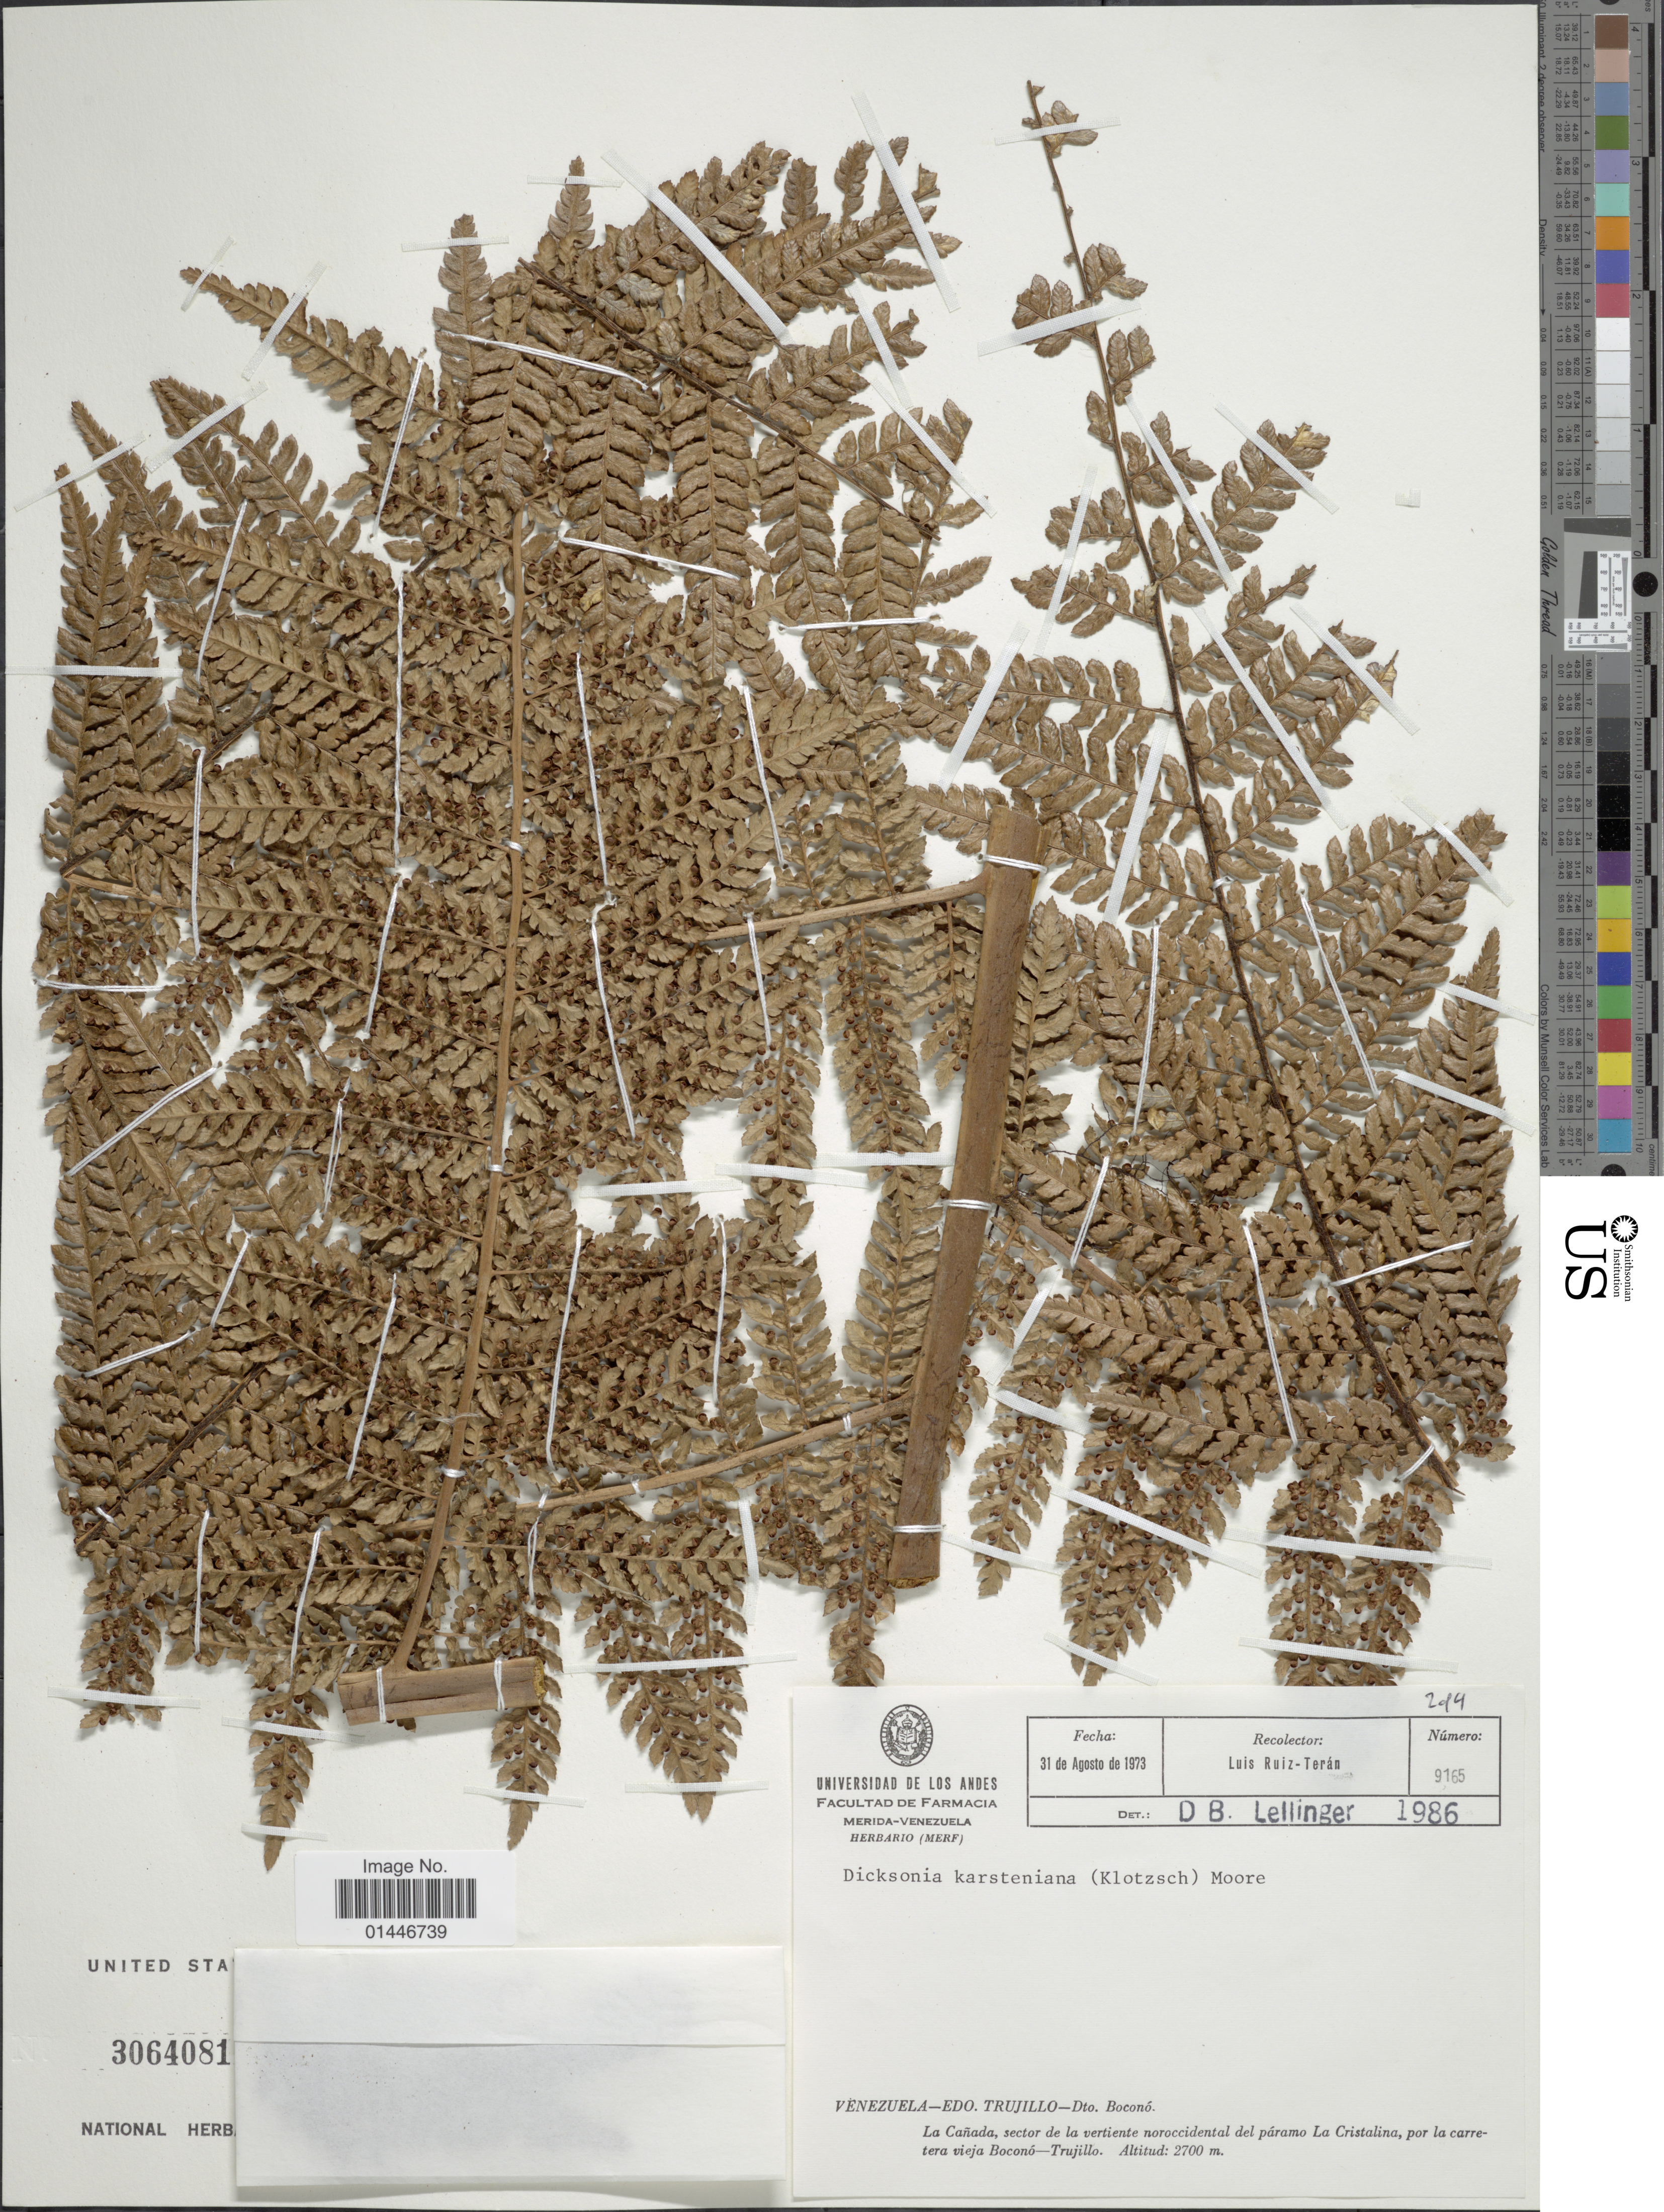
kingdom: Plantae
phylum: Tracheophyta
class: Polypodiopsida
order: Cyatheales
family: Dicksoniaceae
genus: Dicksonia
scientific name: Dicksonia karsteniana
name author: Klotzsch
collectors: L. Teran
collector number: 9165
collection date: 1973-08-31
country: Venezuela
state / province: Trujillo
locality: Dto. Bocono, La Canada, sector de la vertiente noroccidental del paramo La Cristalina, por la carretera vieja Bocono-Trujillo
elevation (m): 2700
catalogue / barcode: US 3064081